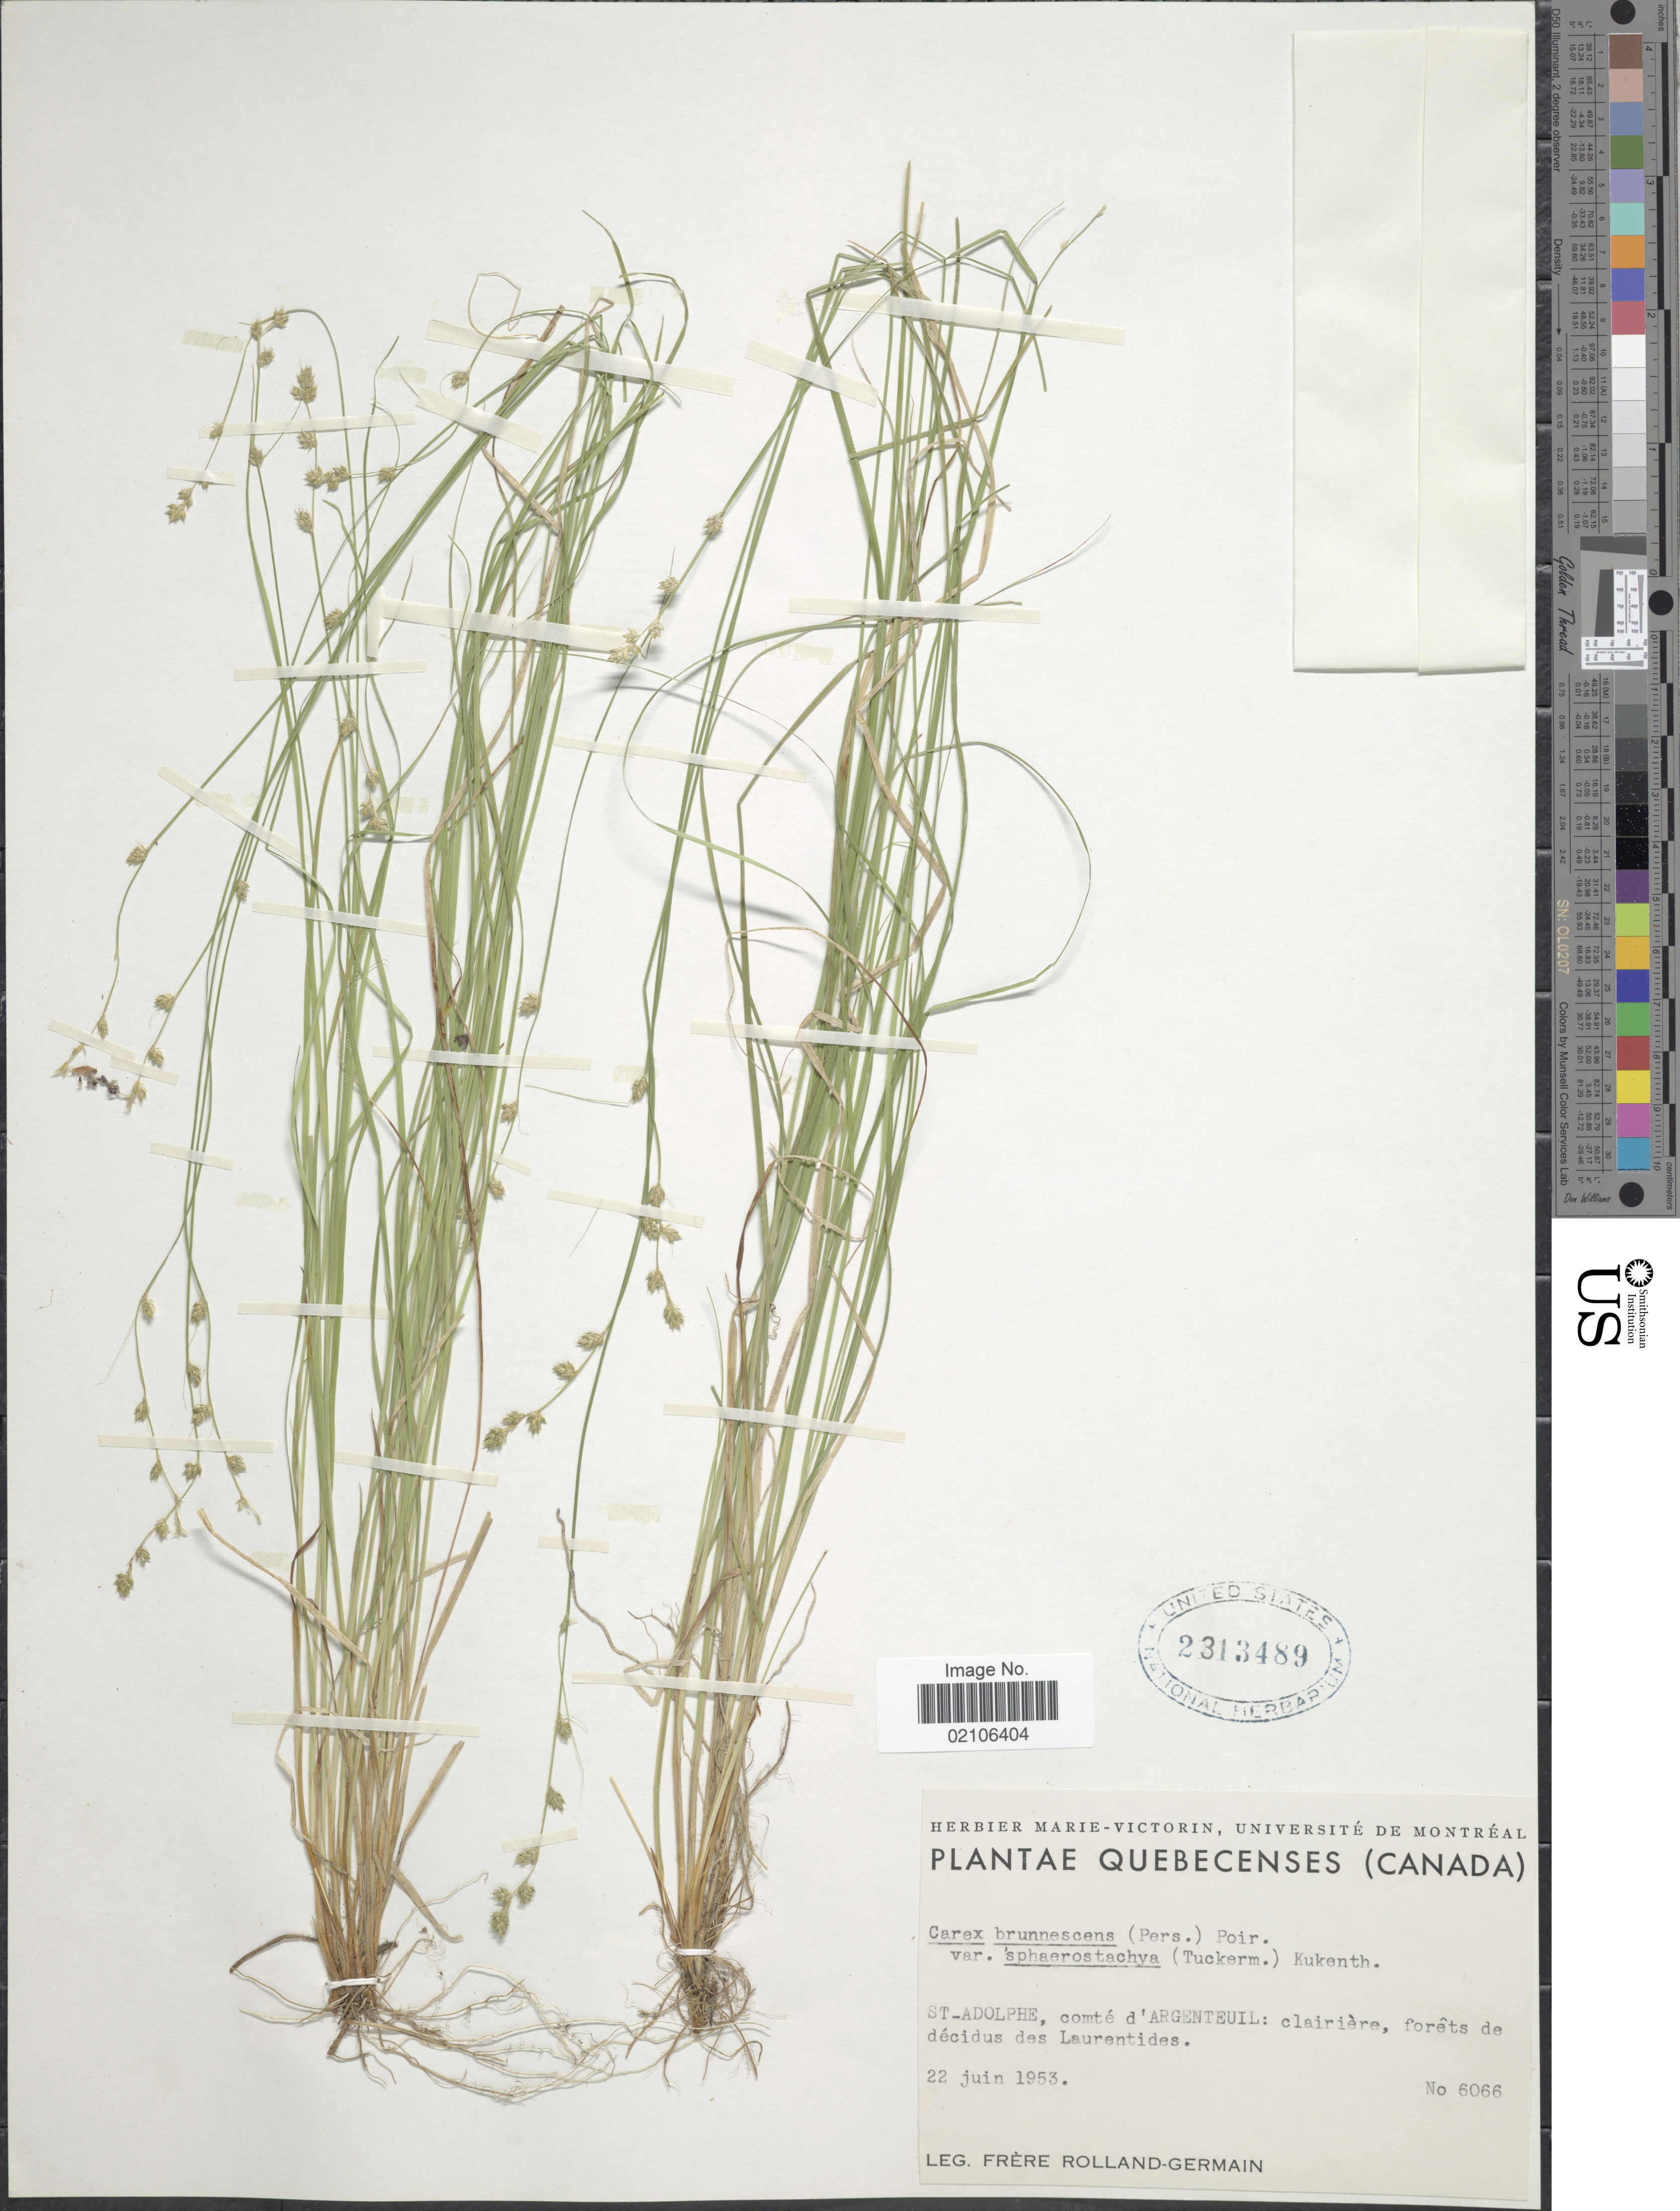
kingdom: Plantae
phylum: Tracheophyta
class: Liliopsida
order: Poales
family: Cyperaceae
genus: Carex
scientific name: Carex brunnescens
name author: (Pers.) Poir.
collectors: Rolland-Germain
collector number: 6066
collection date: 1953-06-22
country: Canada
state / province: Quebec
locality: Saint-Adolphe, comte d'Argenteuil: clairiere, forets de decidus des Laurentides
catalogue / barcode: US 2313489